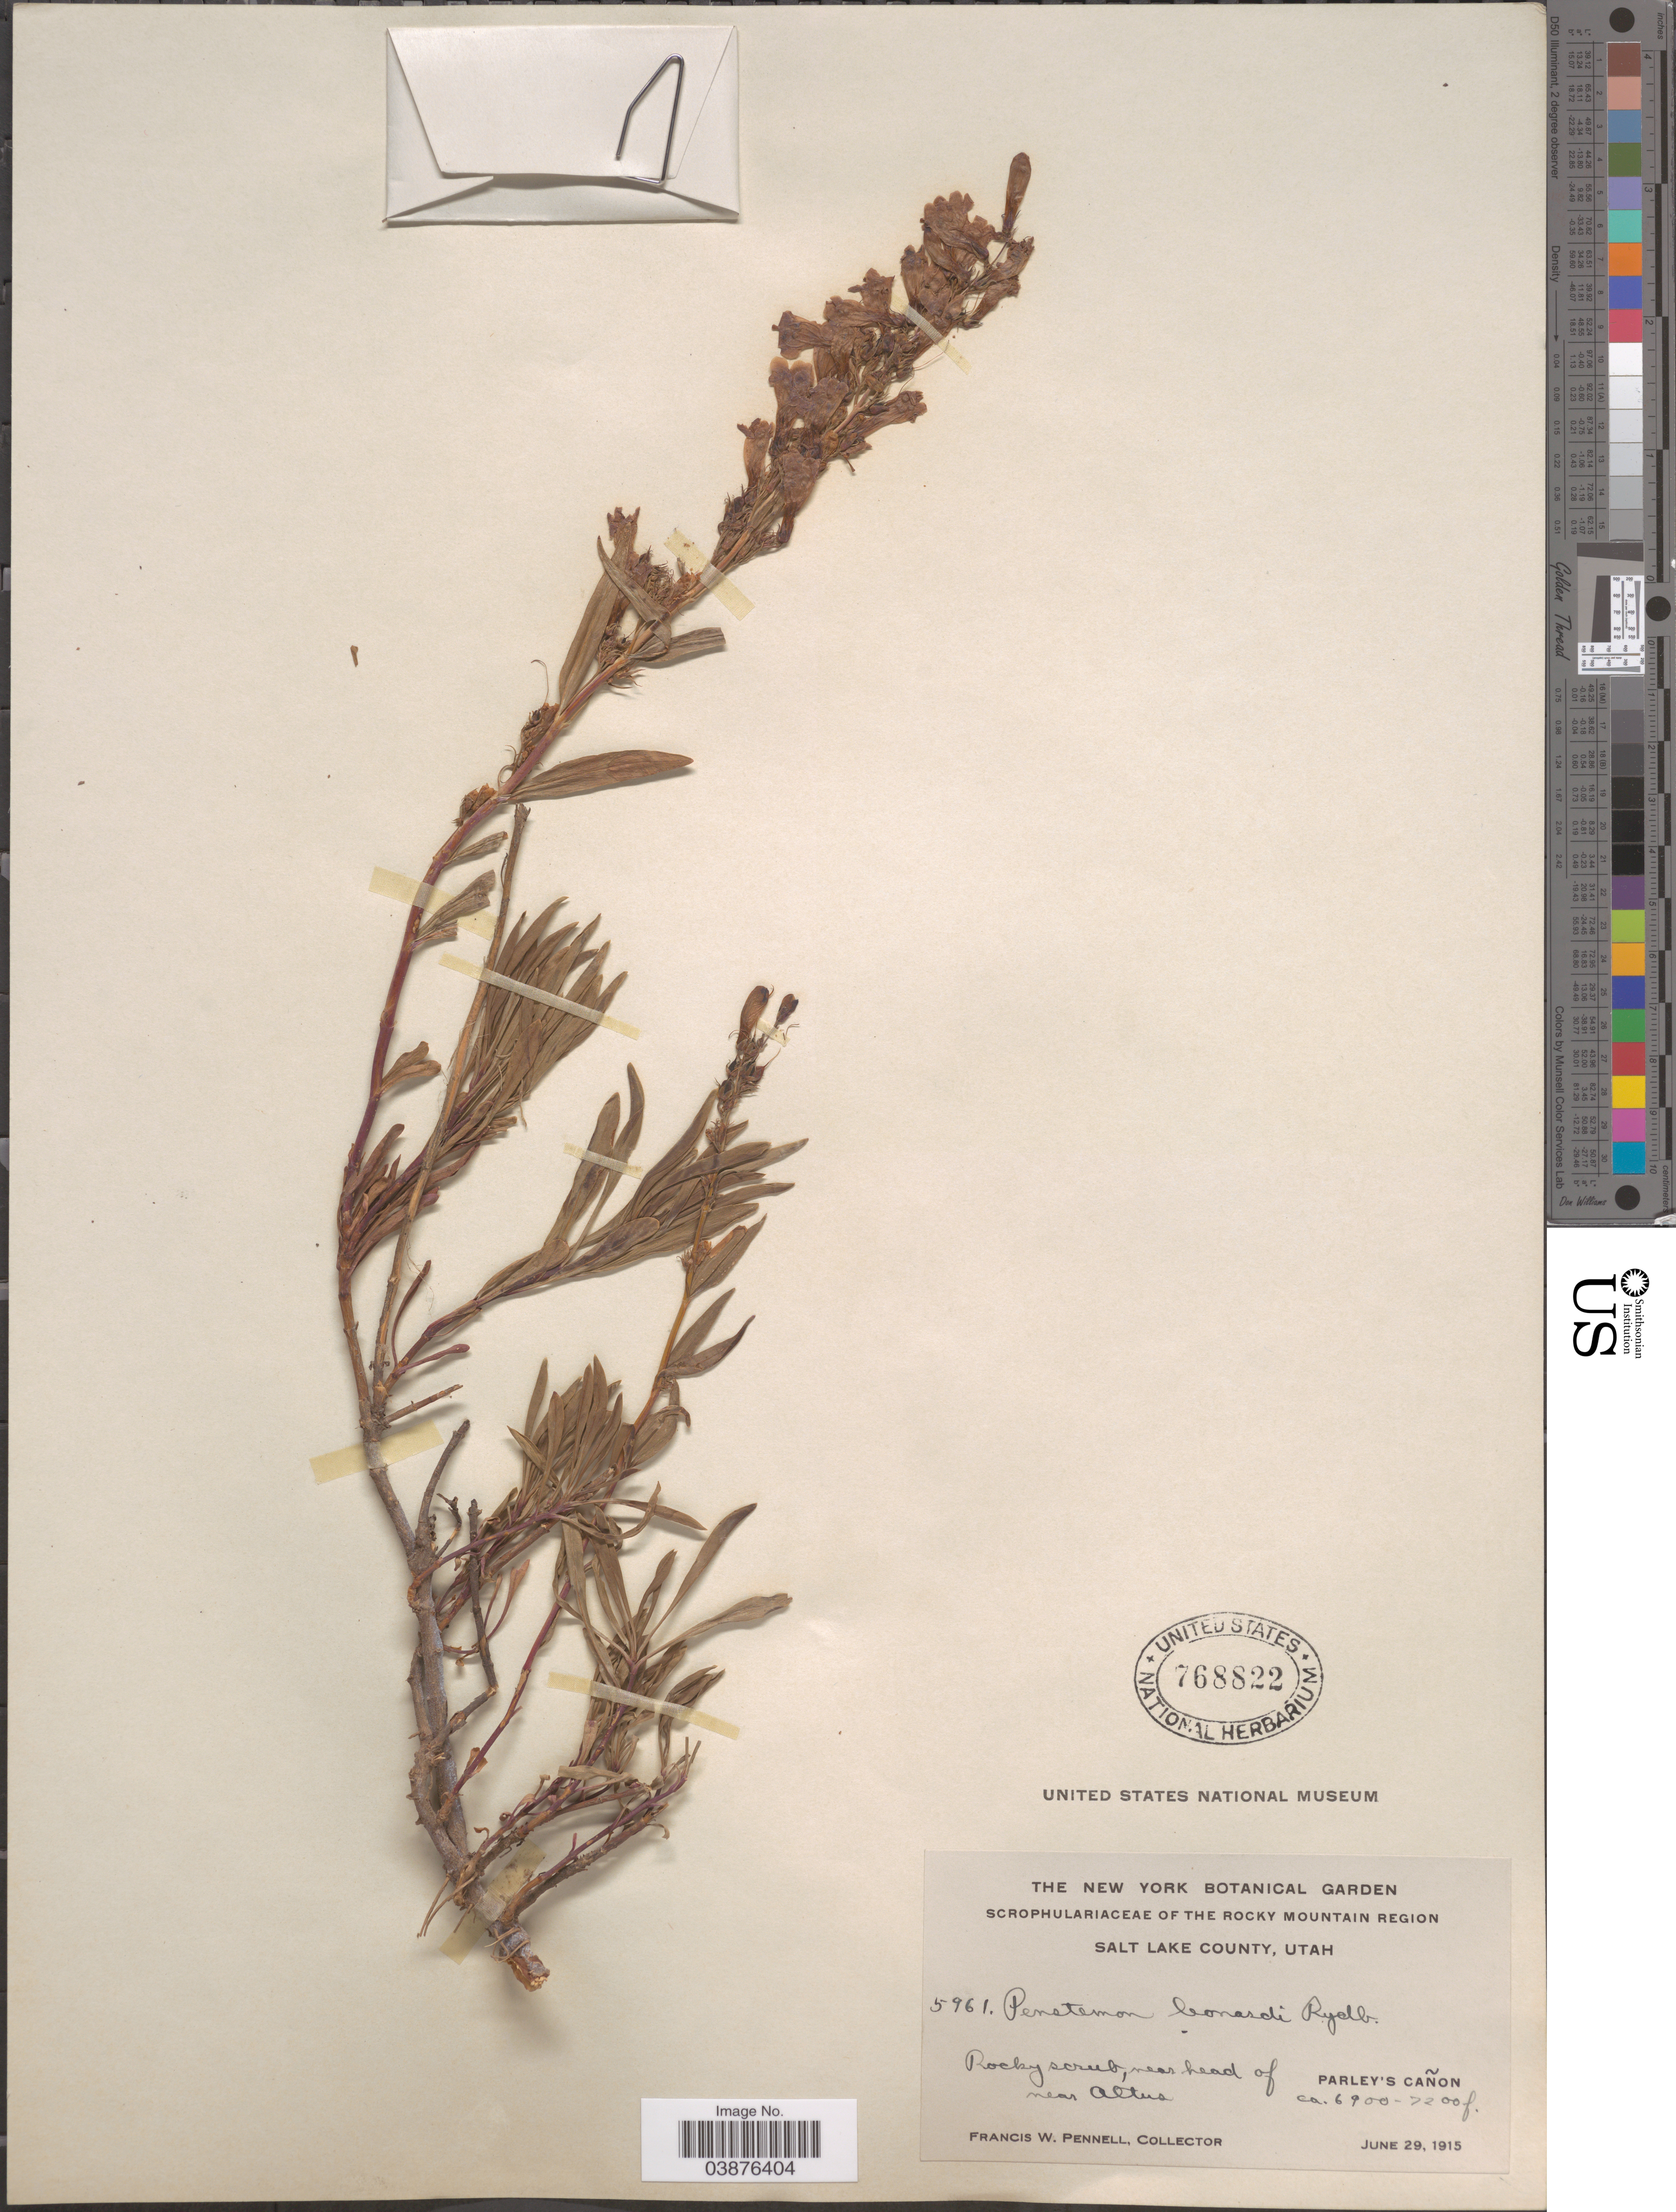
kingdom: Plantae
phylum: Tracheophyta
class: Magnoliopsida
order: Lamiales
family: Plantaginaceae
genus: Penstemon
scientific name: Penstemon leonardii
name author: Rydb.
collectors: F. W. Pennell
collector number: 5961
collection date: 1915-06-29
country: United States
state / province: Utah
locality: The Rocky Mountain Region. Salt Lake County. Rocky scrub, near head of Parley's Cañon. Near Altus.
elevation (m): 2103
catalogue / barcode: US 768822